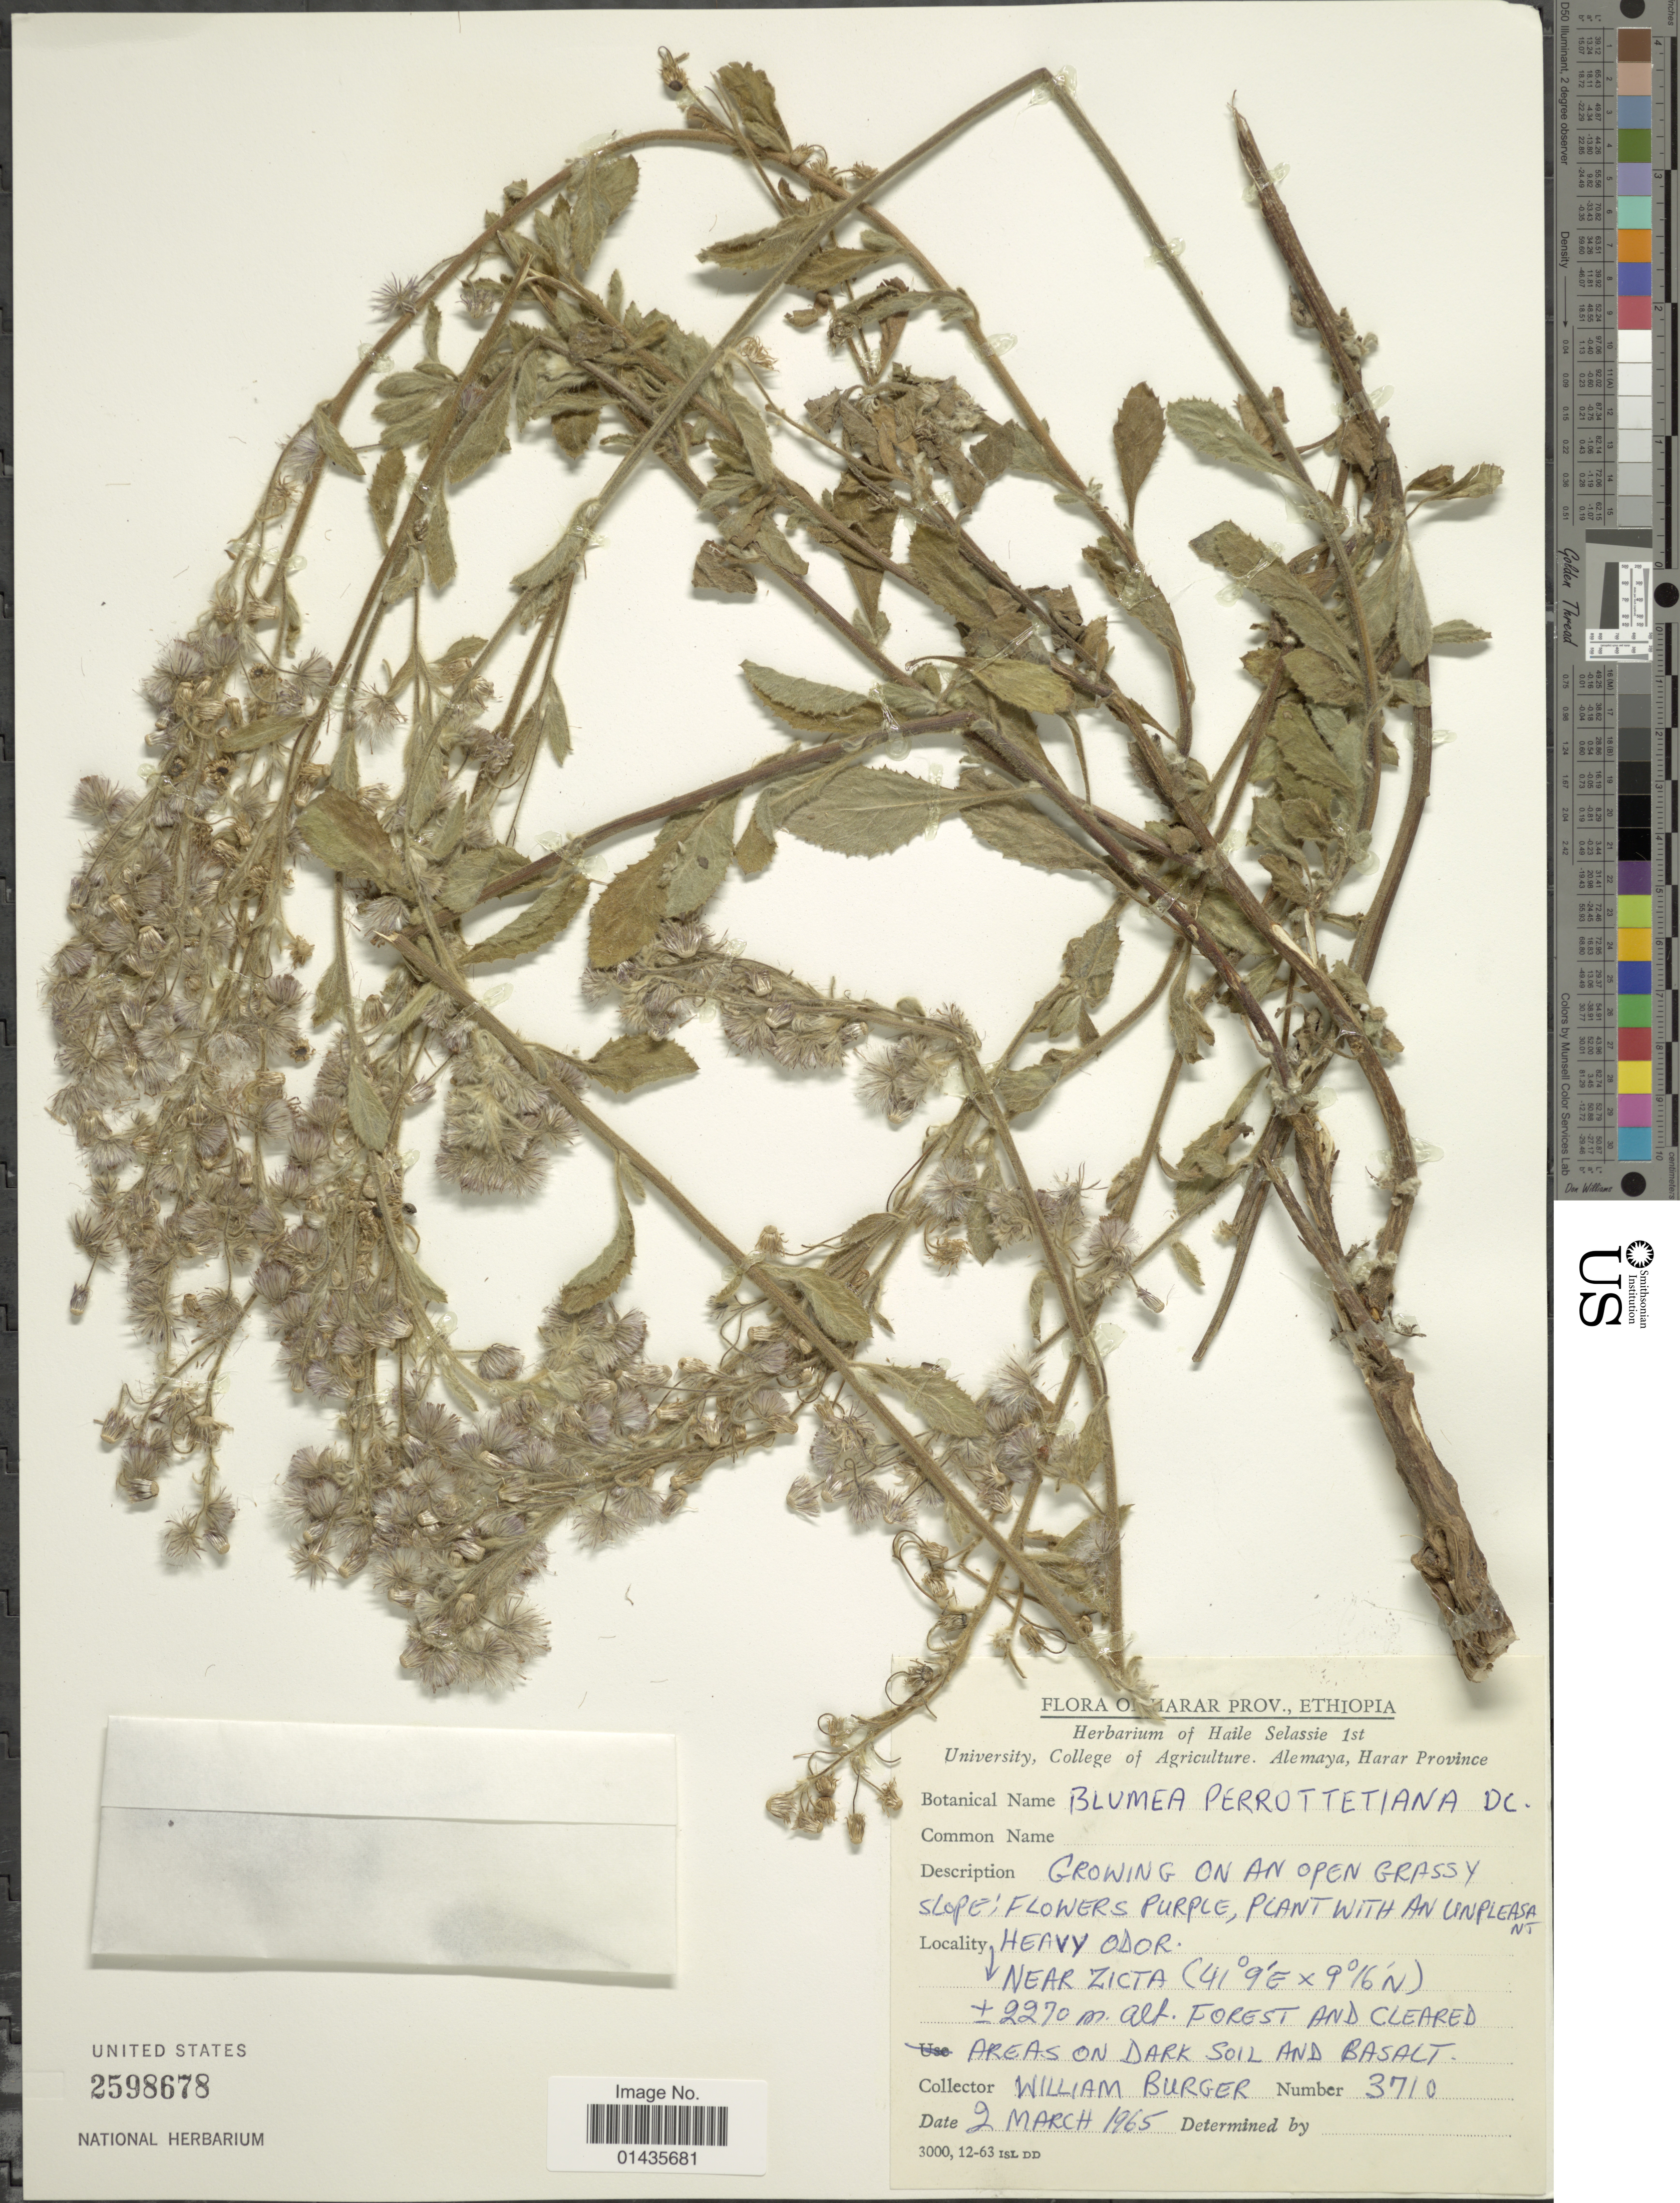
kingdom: Plantae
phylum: Tracheophyta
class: Magnoliopsida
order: Asterales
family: Asteraceae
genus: Blumea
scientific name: Blumea perrottetiana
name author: DC.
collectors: W. Burger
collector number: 3710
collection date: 1965-03-02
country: Ethiopia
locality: [illegible text]arar Prov., near Zicta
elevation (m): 2270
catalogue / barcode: US 2598678